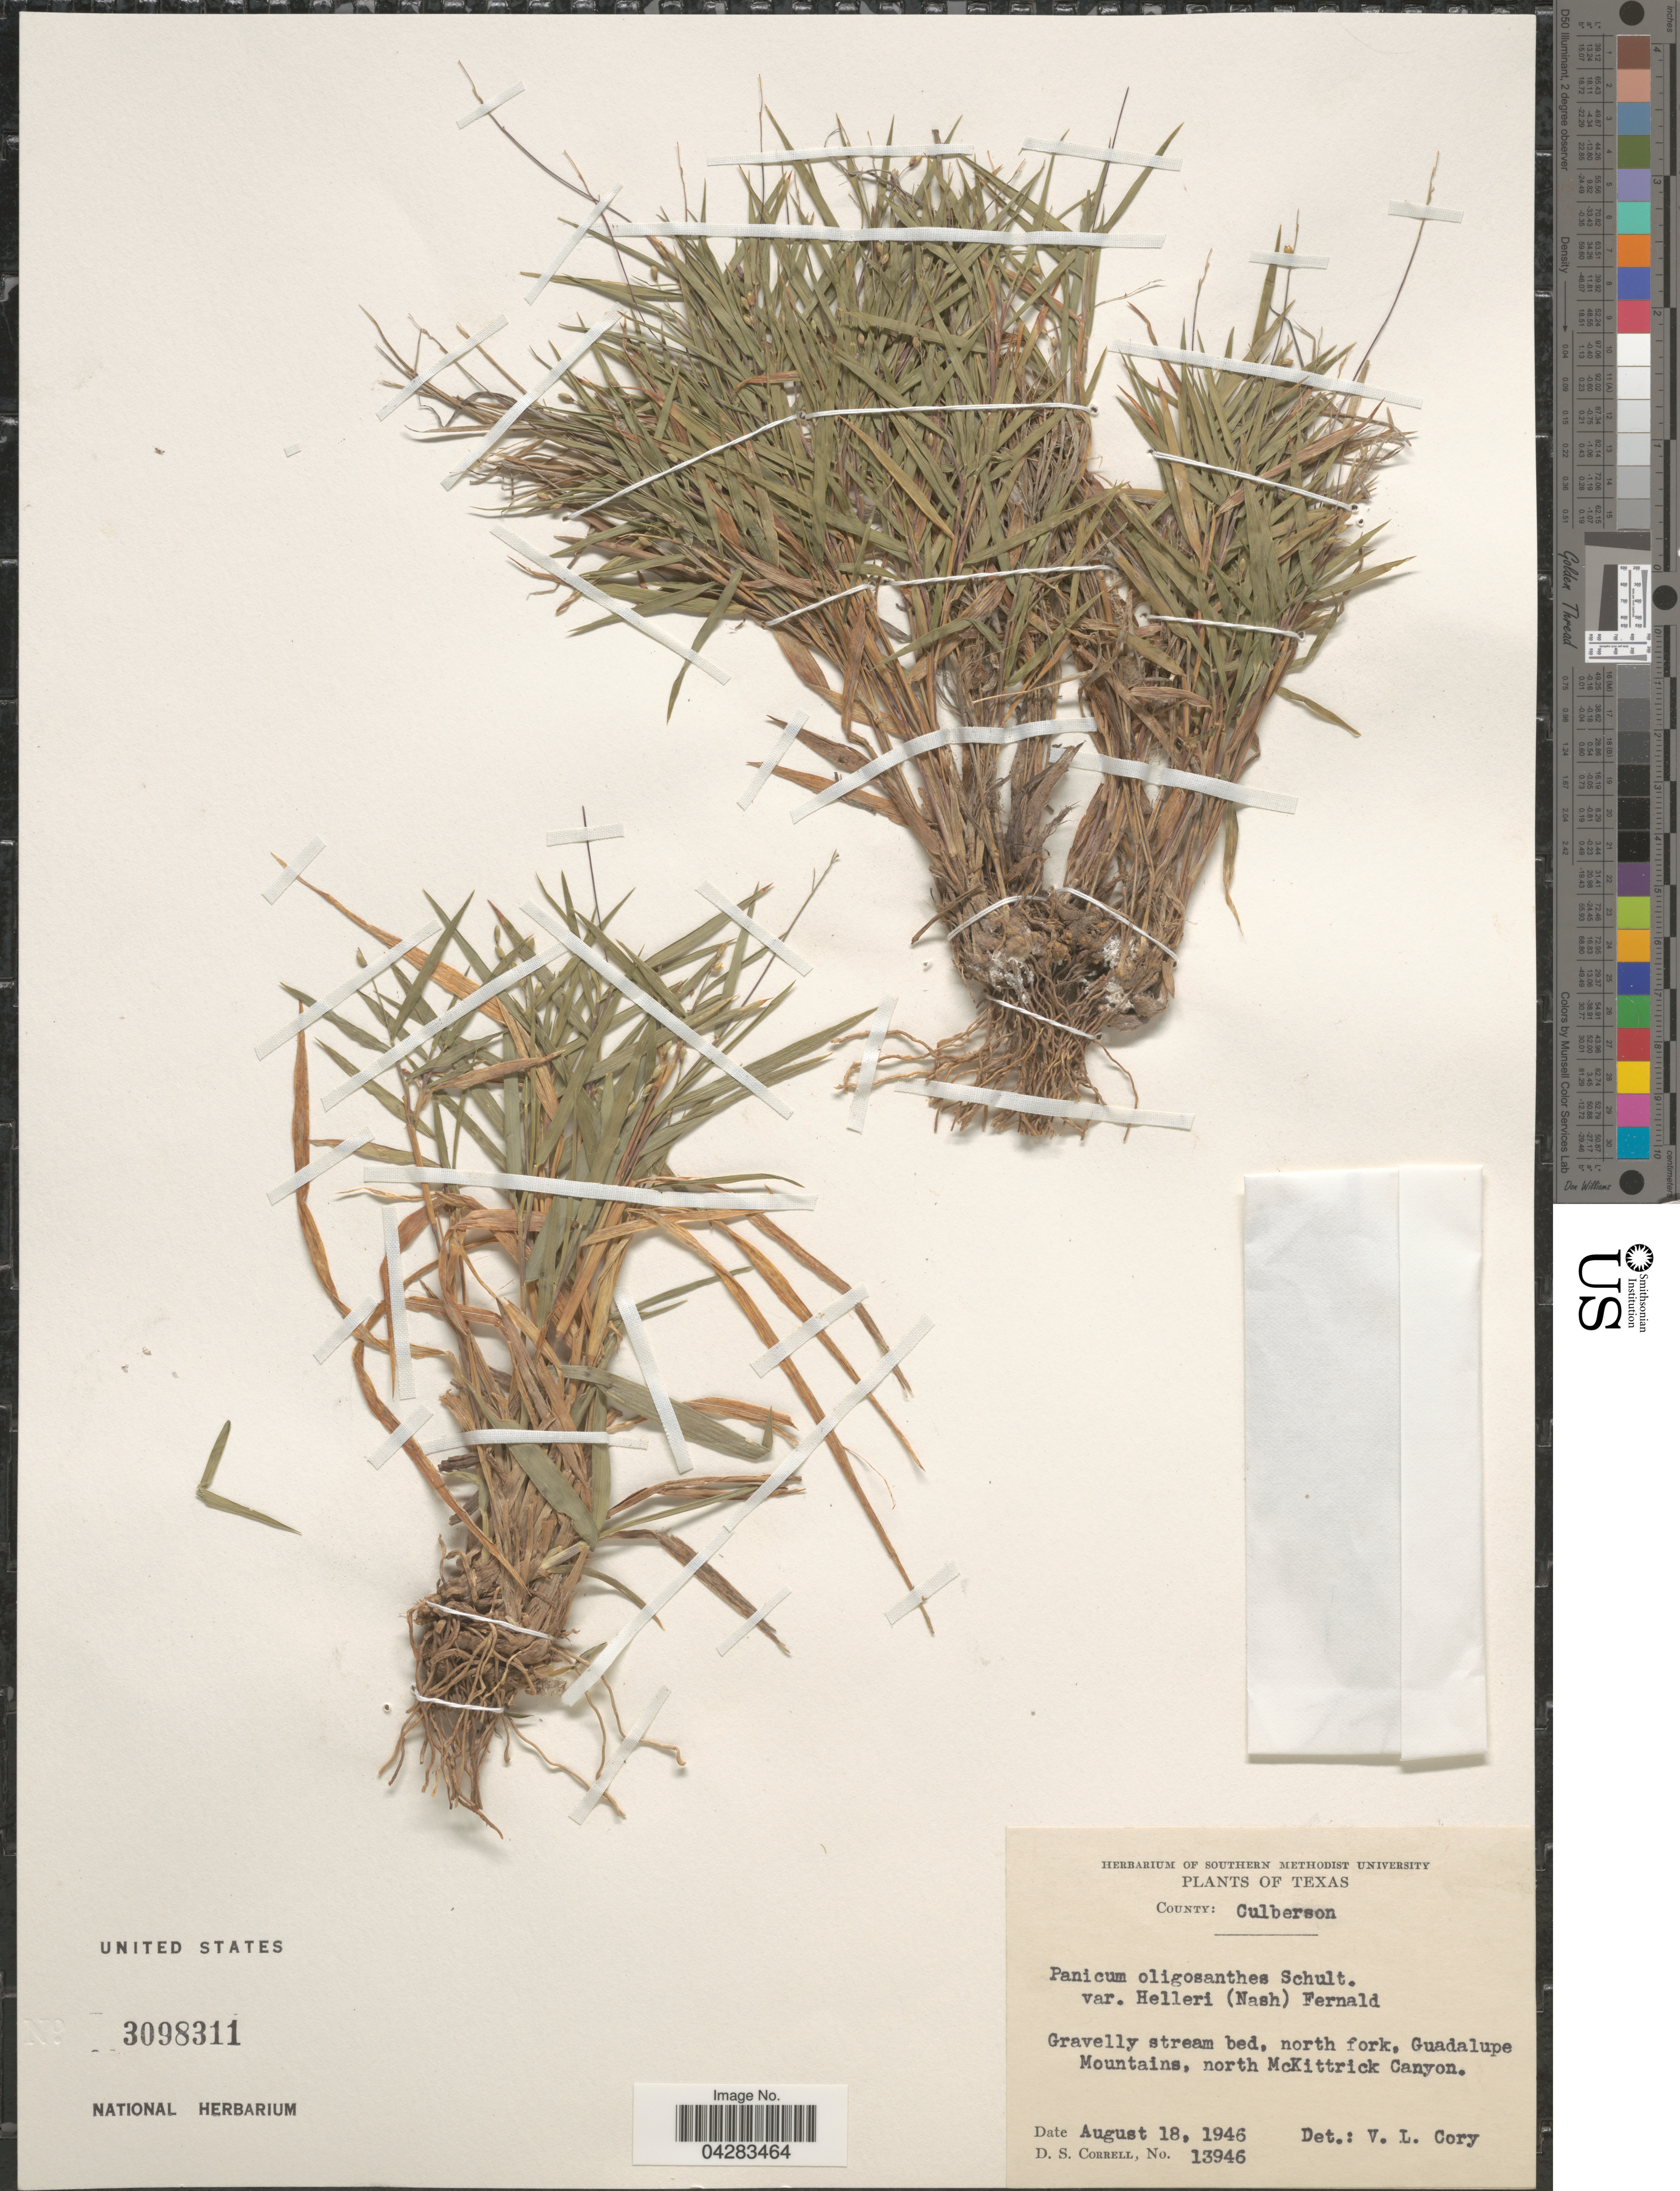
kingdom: Plantae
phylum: Tracheophyta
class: Liliopsida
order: Poales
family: Poaceae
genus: Dichanthelium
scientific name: Dichanthelium oligosanthes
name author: (Schult.) Gould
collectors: D. S. Correll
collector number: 13946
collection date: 1946-08-18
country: United States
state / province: Texas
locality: County: Culberson. North fork, Guadalupe Mountains, north McKittrick Canyon.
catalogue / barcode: US 3098311